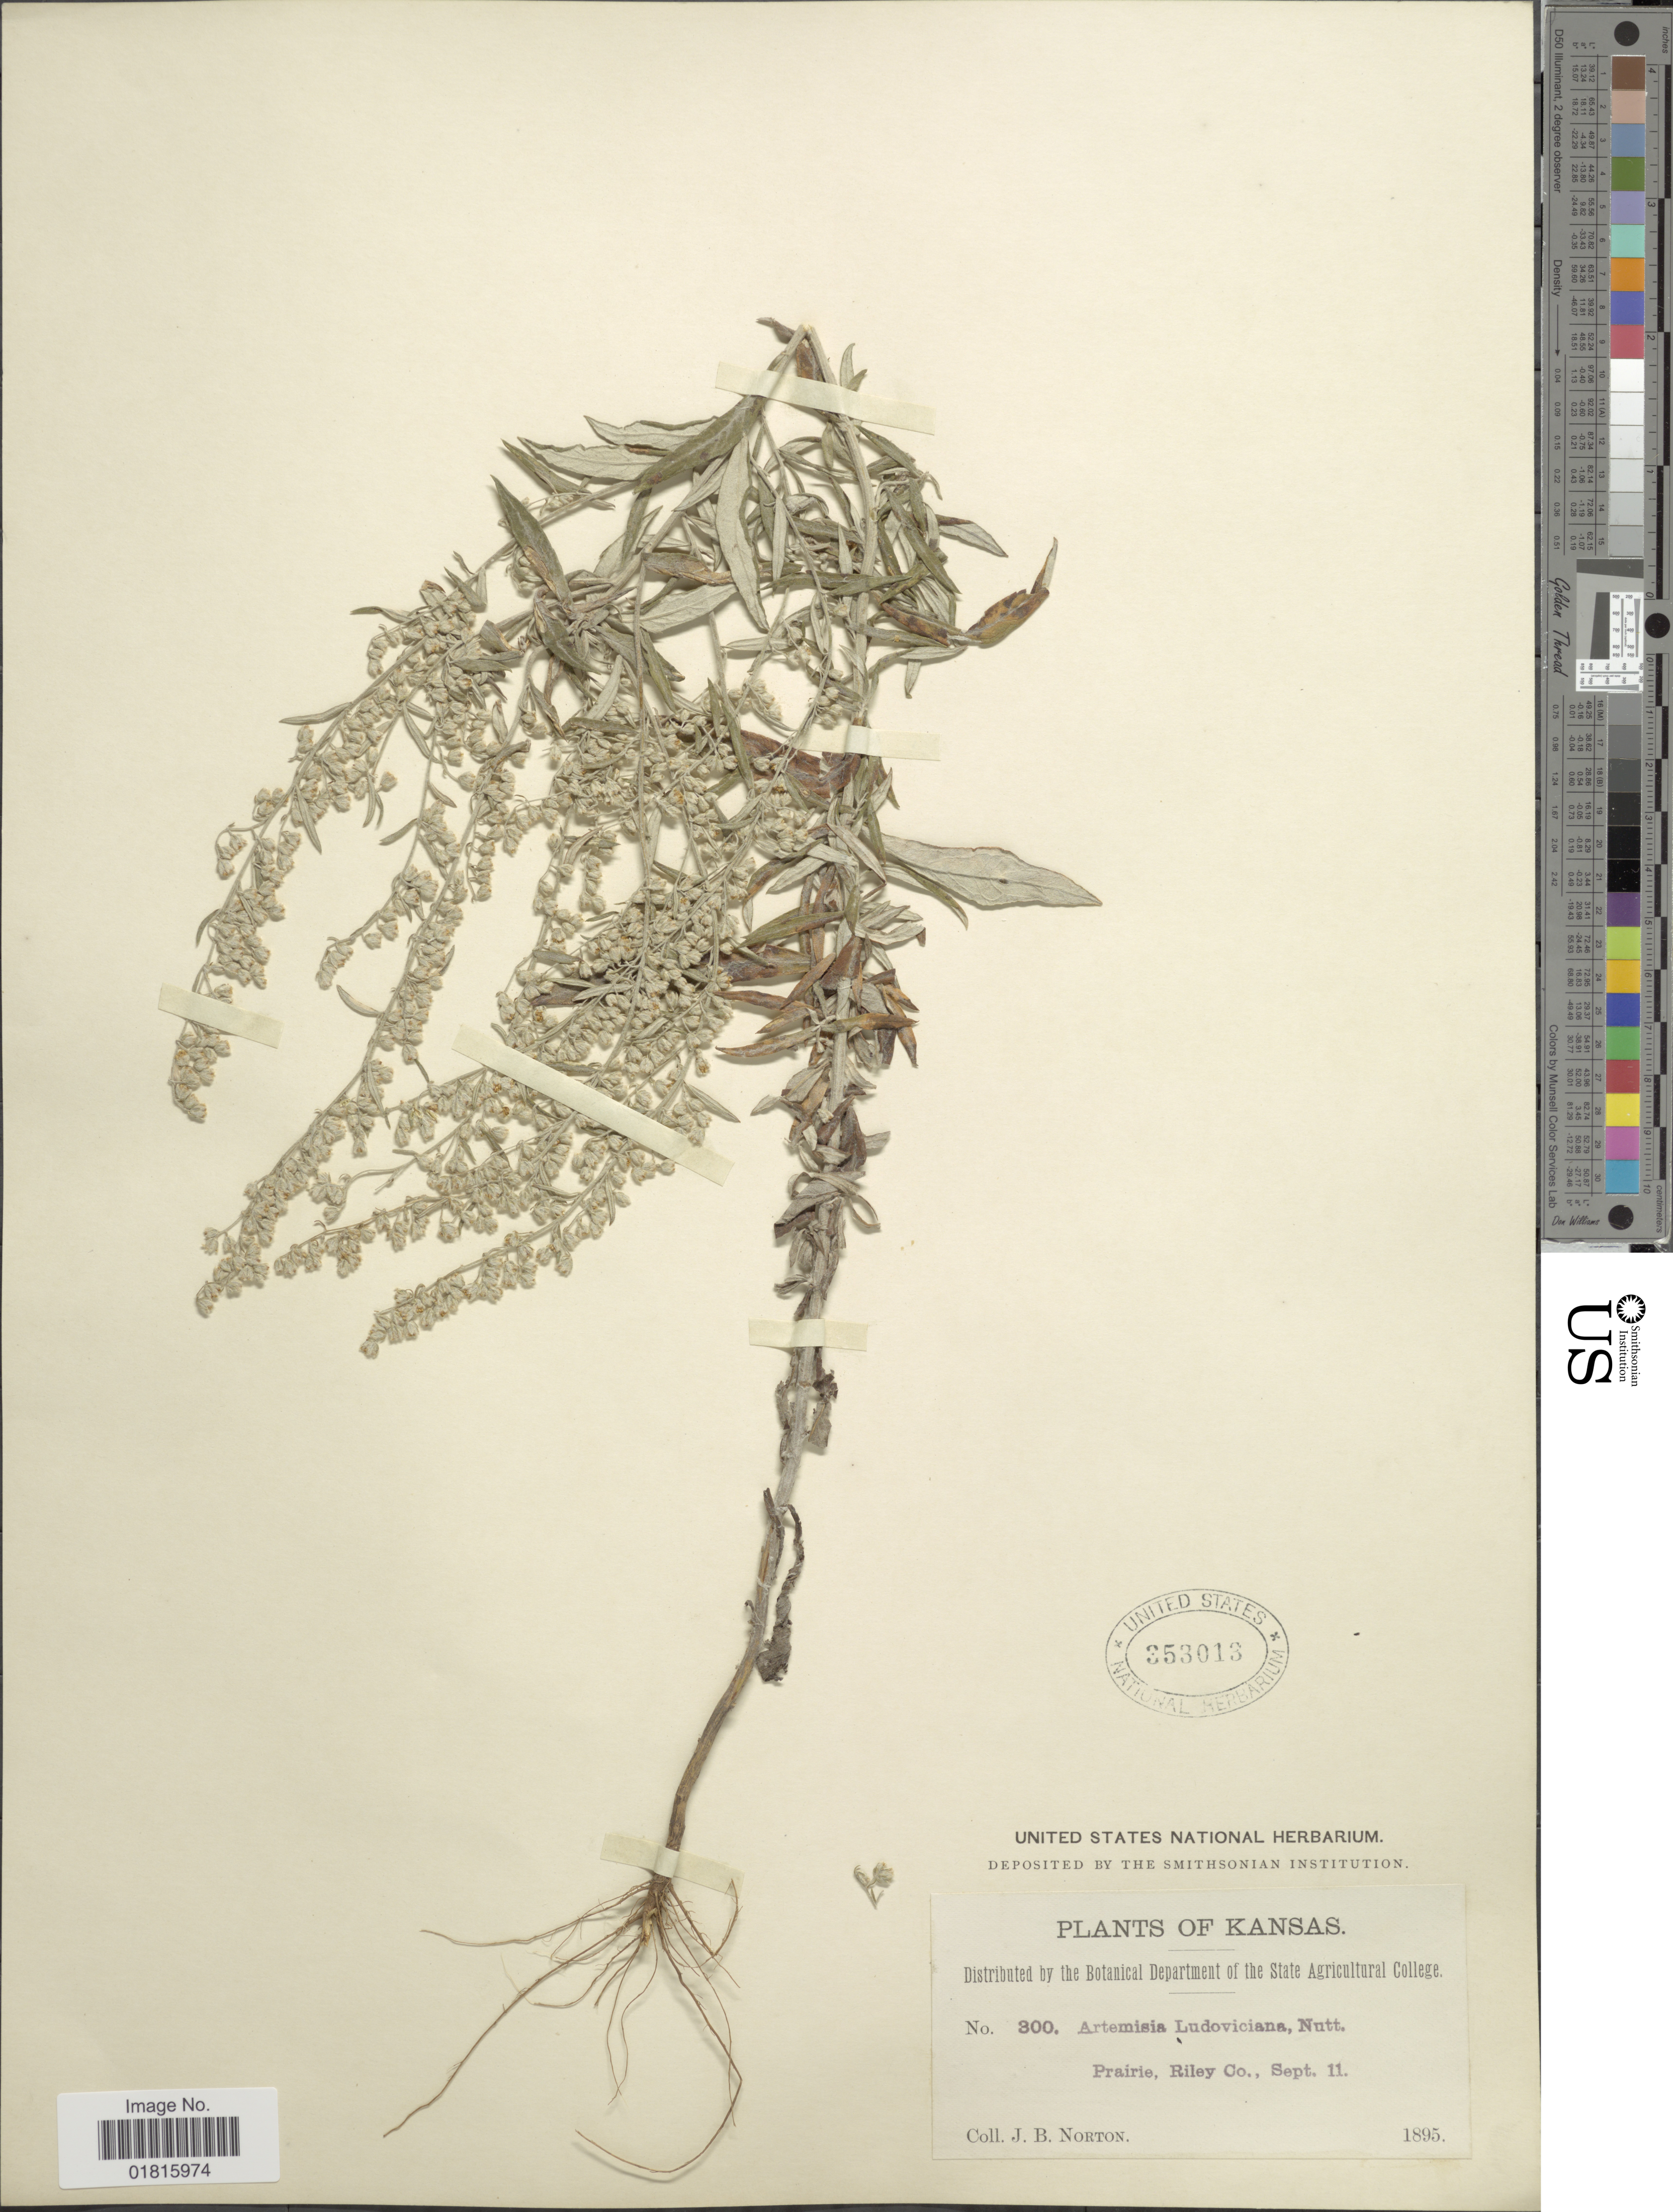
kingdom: Plantae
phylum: Tracheophyta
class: Magnoliopsida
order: Asterales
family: Asteraceae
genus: Artemisia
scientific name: Artemisia ludoviciana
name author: Nutt.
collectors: J. B. Norton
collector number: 300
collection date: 1895-09-11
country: United States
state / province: Kansas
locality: Prairie, Riley Co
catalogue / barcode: US 353013